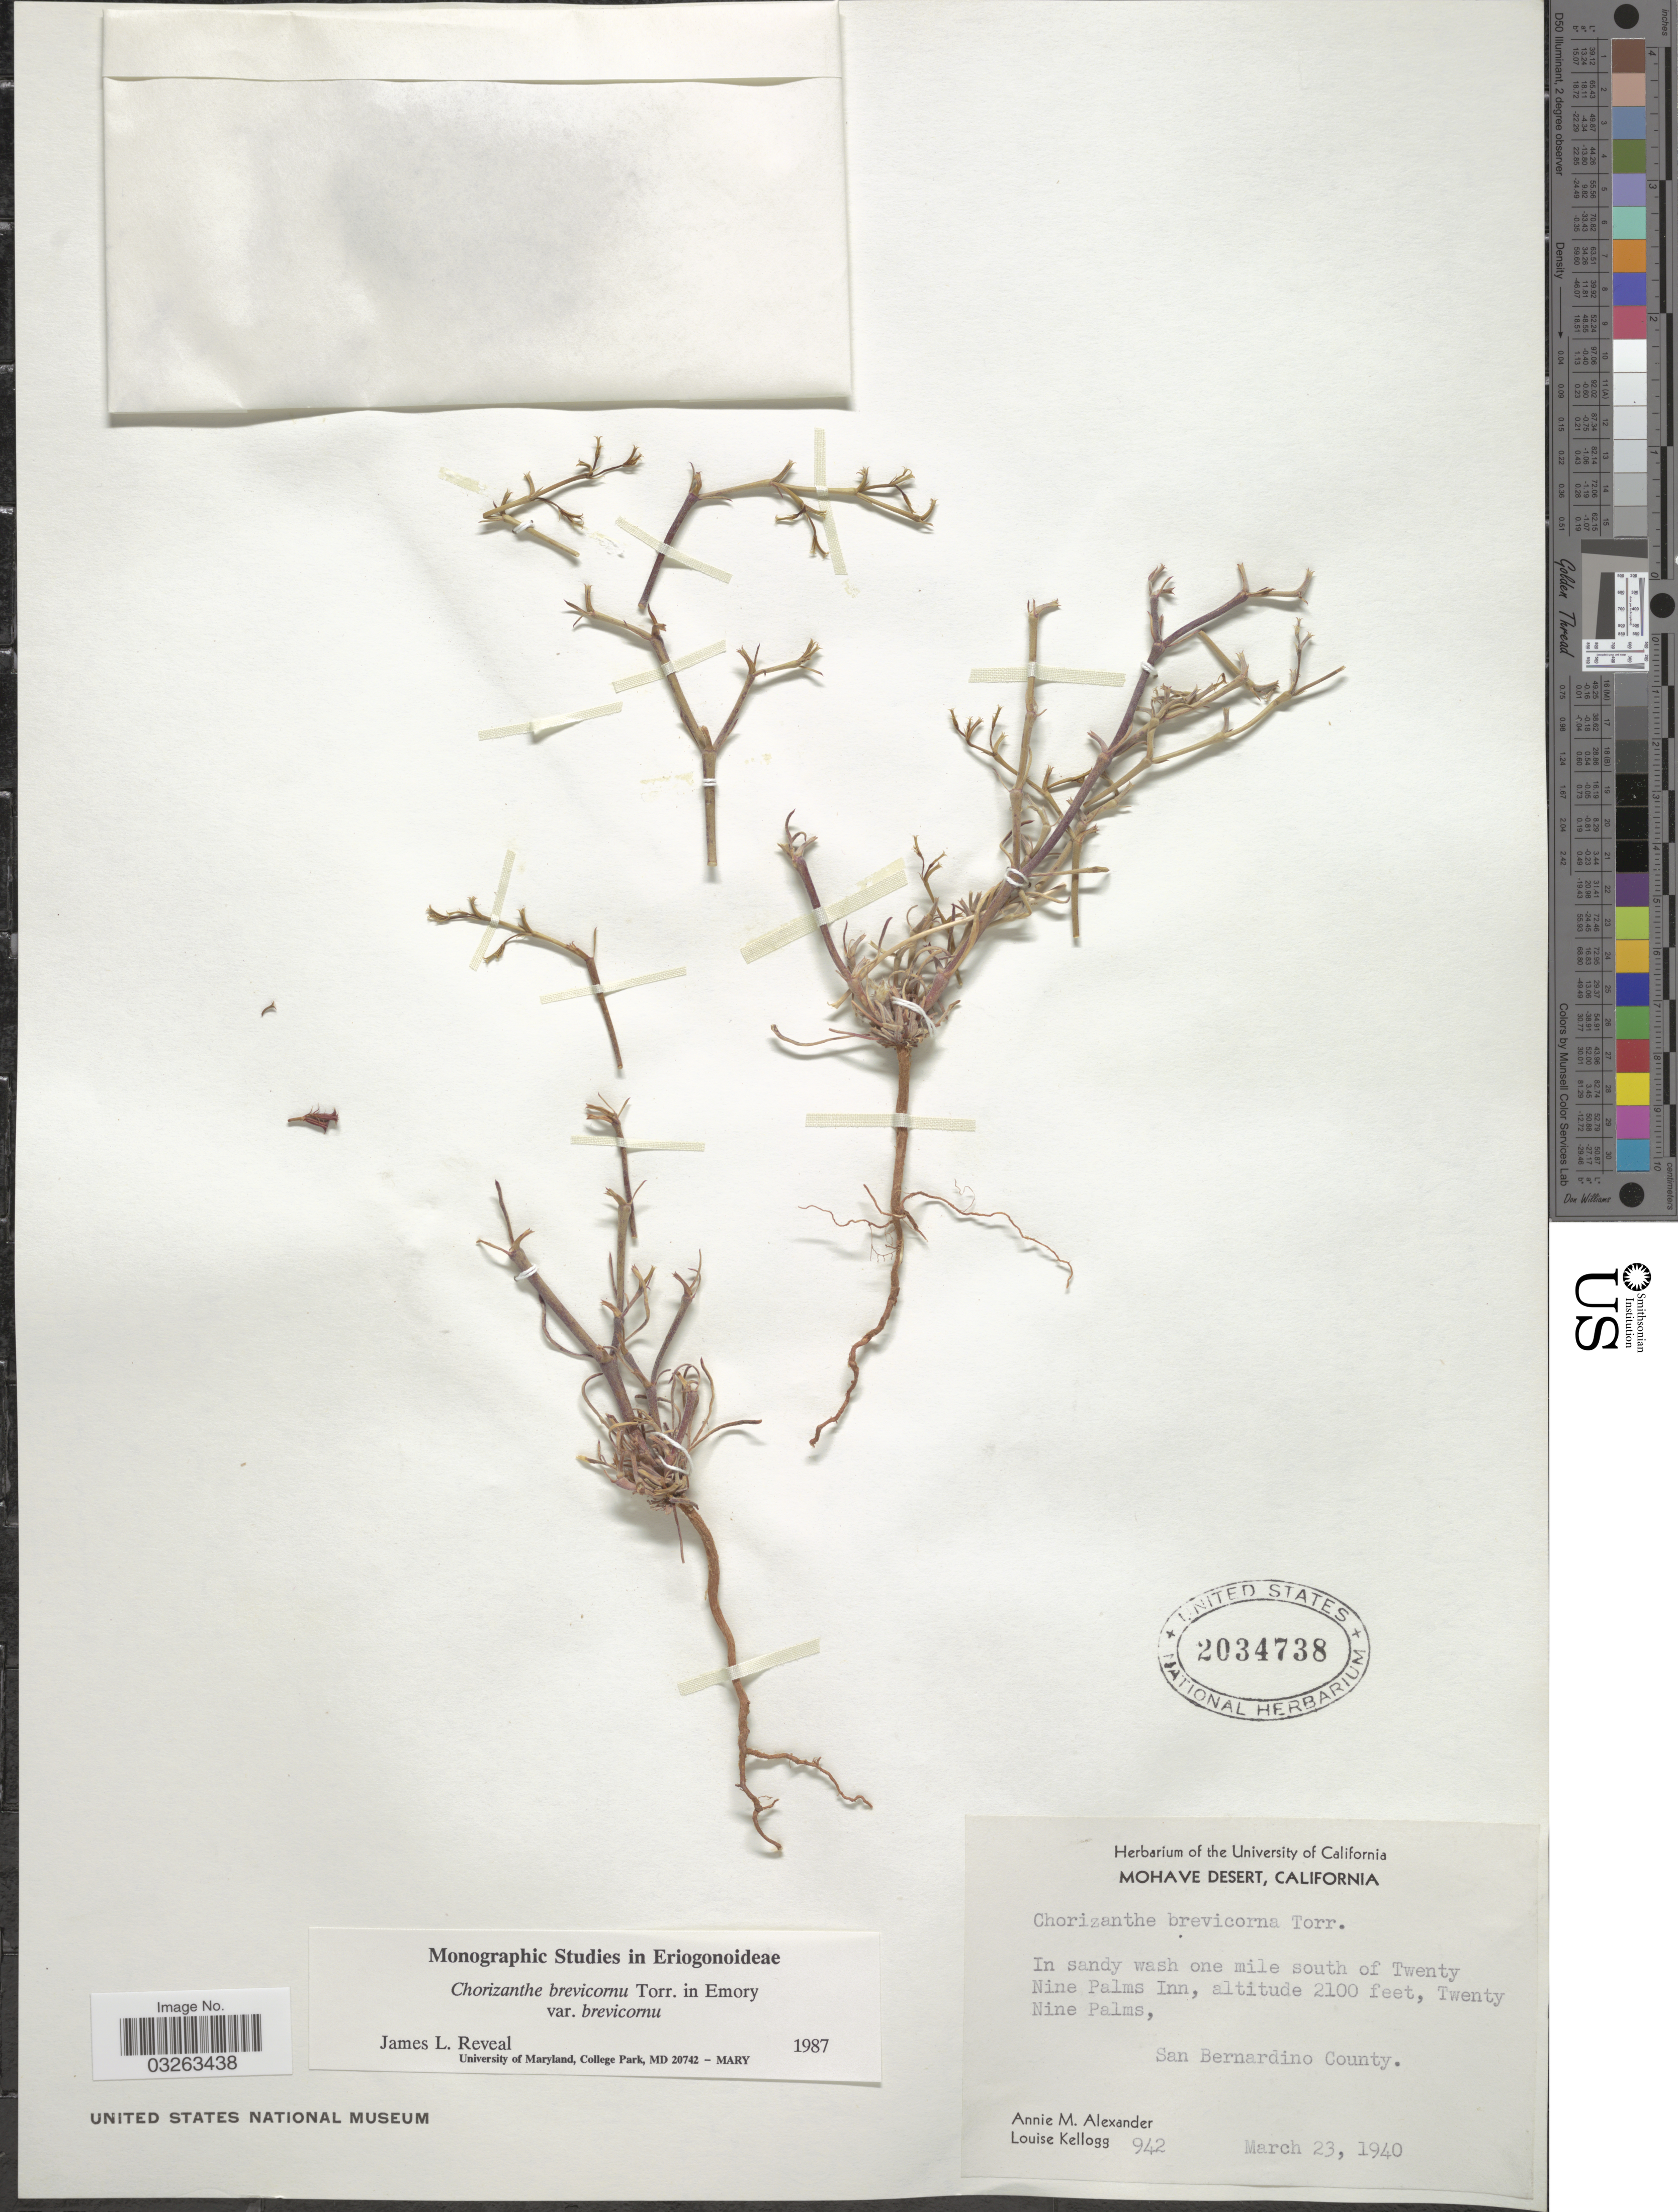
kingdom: Plantae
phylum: Tracheophyta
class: Magnoliopsida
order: Caryophyllales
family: Polygonaceae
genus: Chorizanthe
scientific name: Chorizanthe brevicornu var. brevicornu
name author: Torr.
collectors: A. M. Alexander & L. Kellogg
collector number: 942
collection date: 1940-03-23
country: United States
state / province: California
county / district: San Bernardino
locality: Mohave Desert. In sandy wash one mile south of Twenty Nine Palms Inn, Twenty Nine Palms, San Bernardino County.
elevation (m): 640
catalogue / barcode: US 2034738